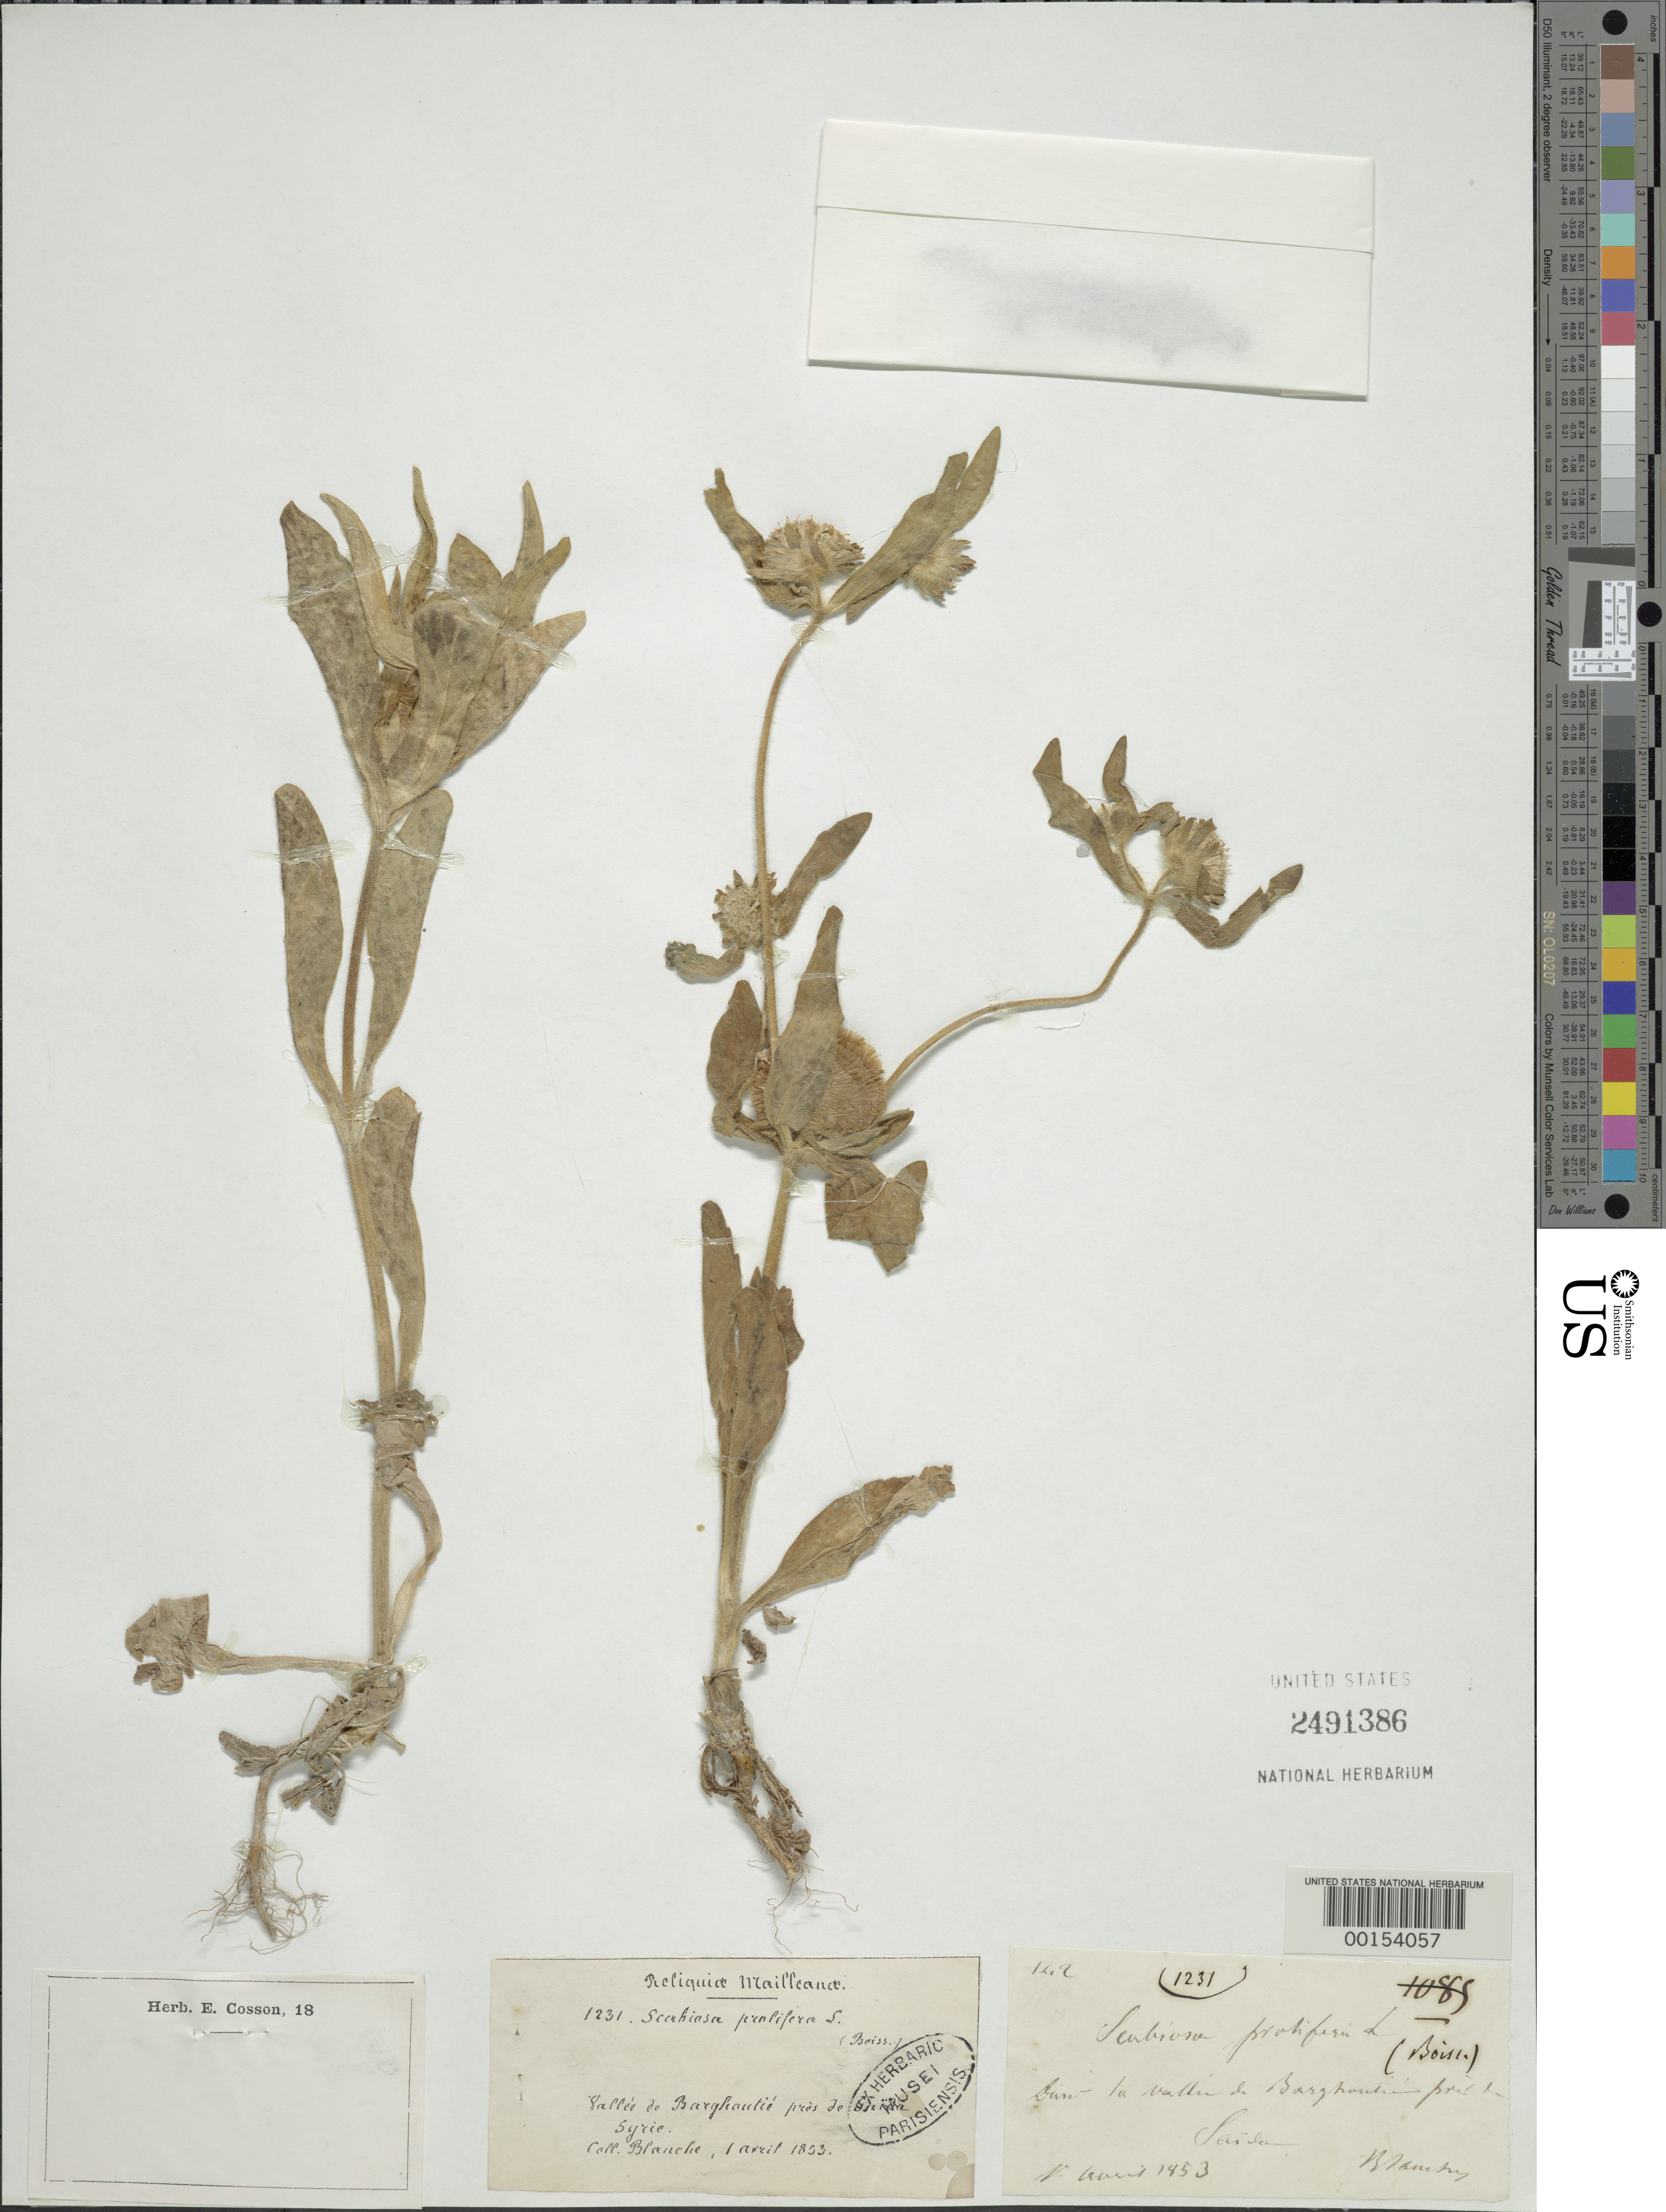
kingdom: Plantae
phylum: Tracheophyta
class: Magnoliopsida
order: Dipsacales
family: Caprifoliaceae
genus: Scabiosa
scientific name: Scabiosa prolifera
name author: L.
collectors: -. Blanche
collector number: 1231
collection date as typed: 01 Apr 1853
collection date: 1853-04-01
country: Syria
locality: Vallee de Barghautii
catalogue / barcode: US 2491386